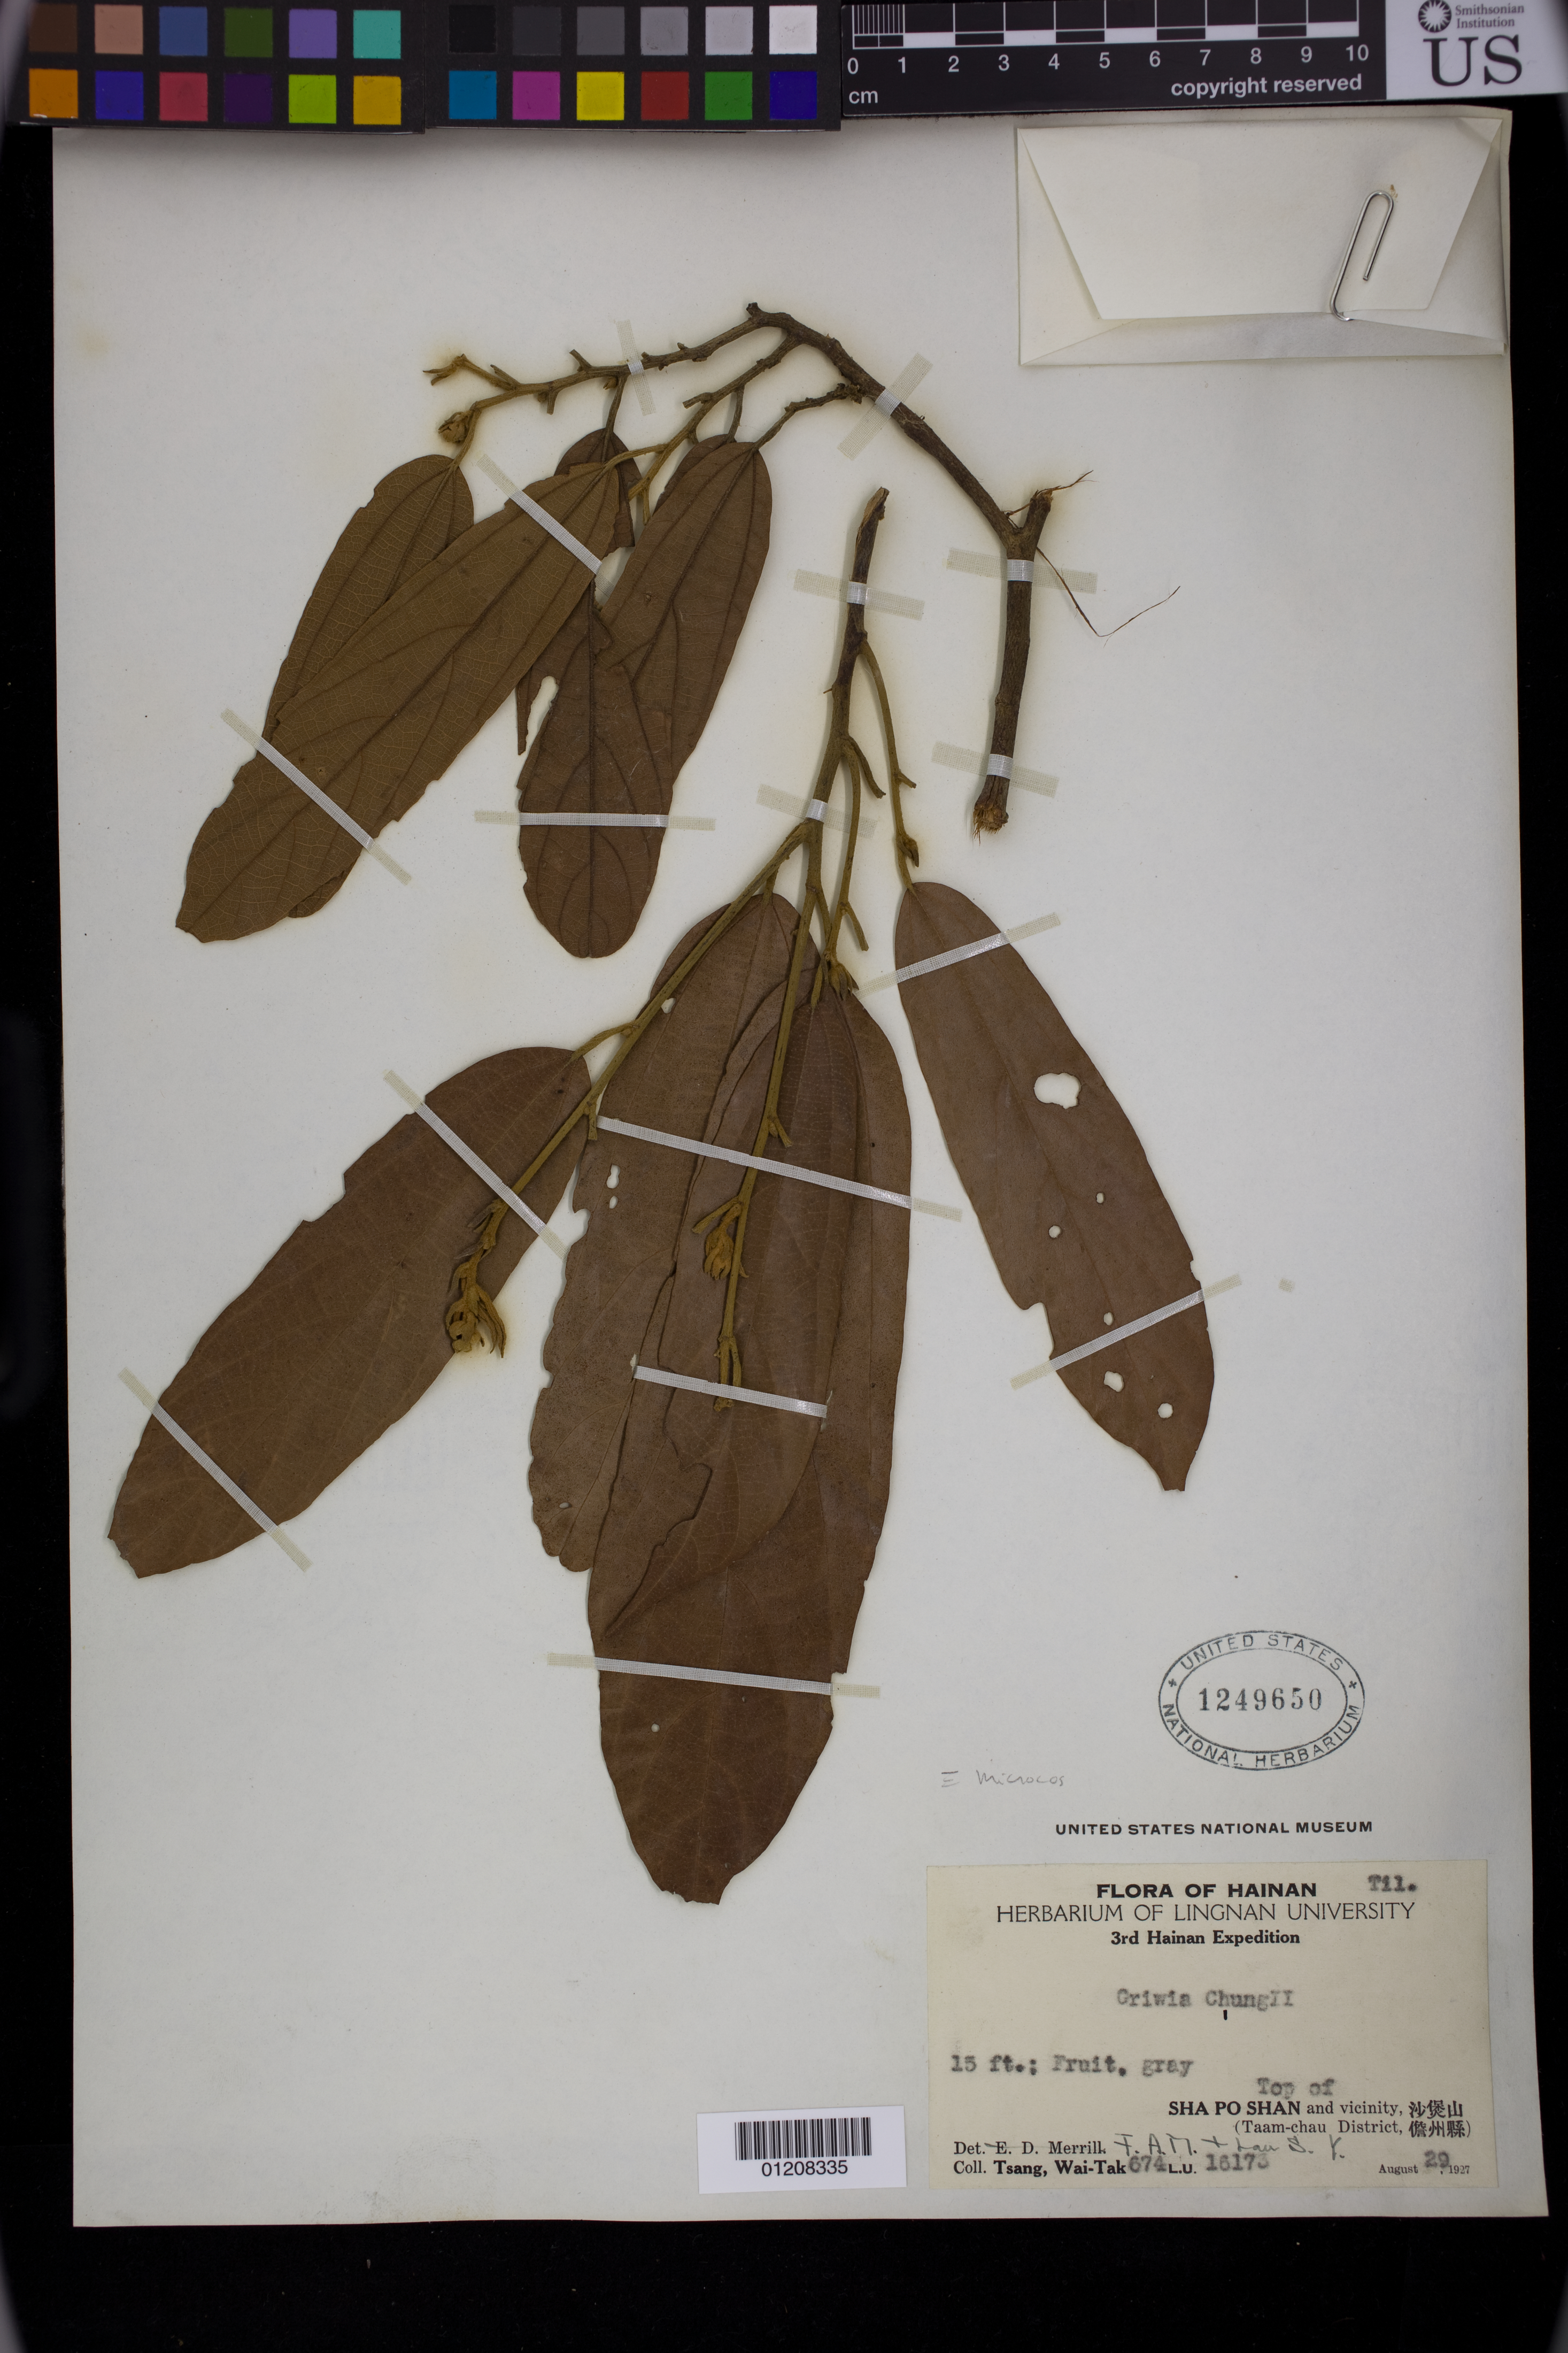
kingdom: Plantae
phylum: Tracheophyta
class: Magnoliopsida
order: Malvales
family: Malvaceae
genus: Microcos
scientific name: Microcos chungii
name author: (Merr.) Chun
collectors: W. T. Tsang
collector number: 674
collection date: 1927-08-29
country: China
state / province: Hainan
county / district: Taam-chau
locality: Top of Sha Po Shan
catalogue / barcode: US 1249650